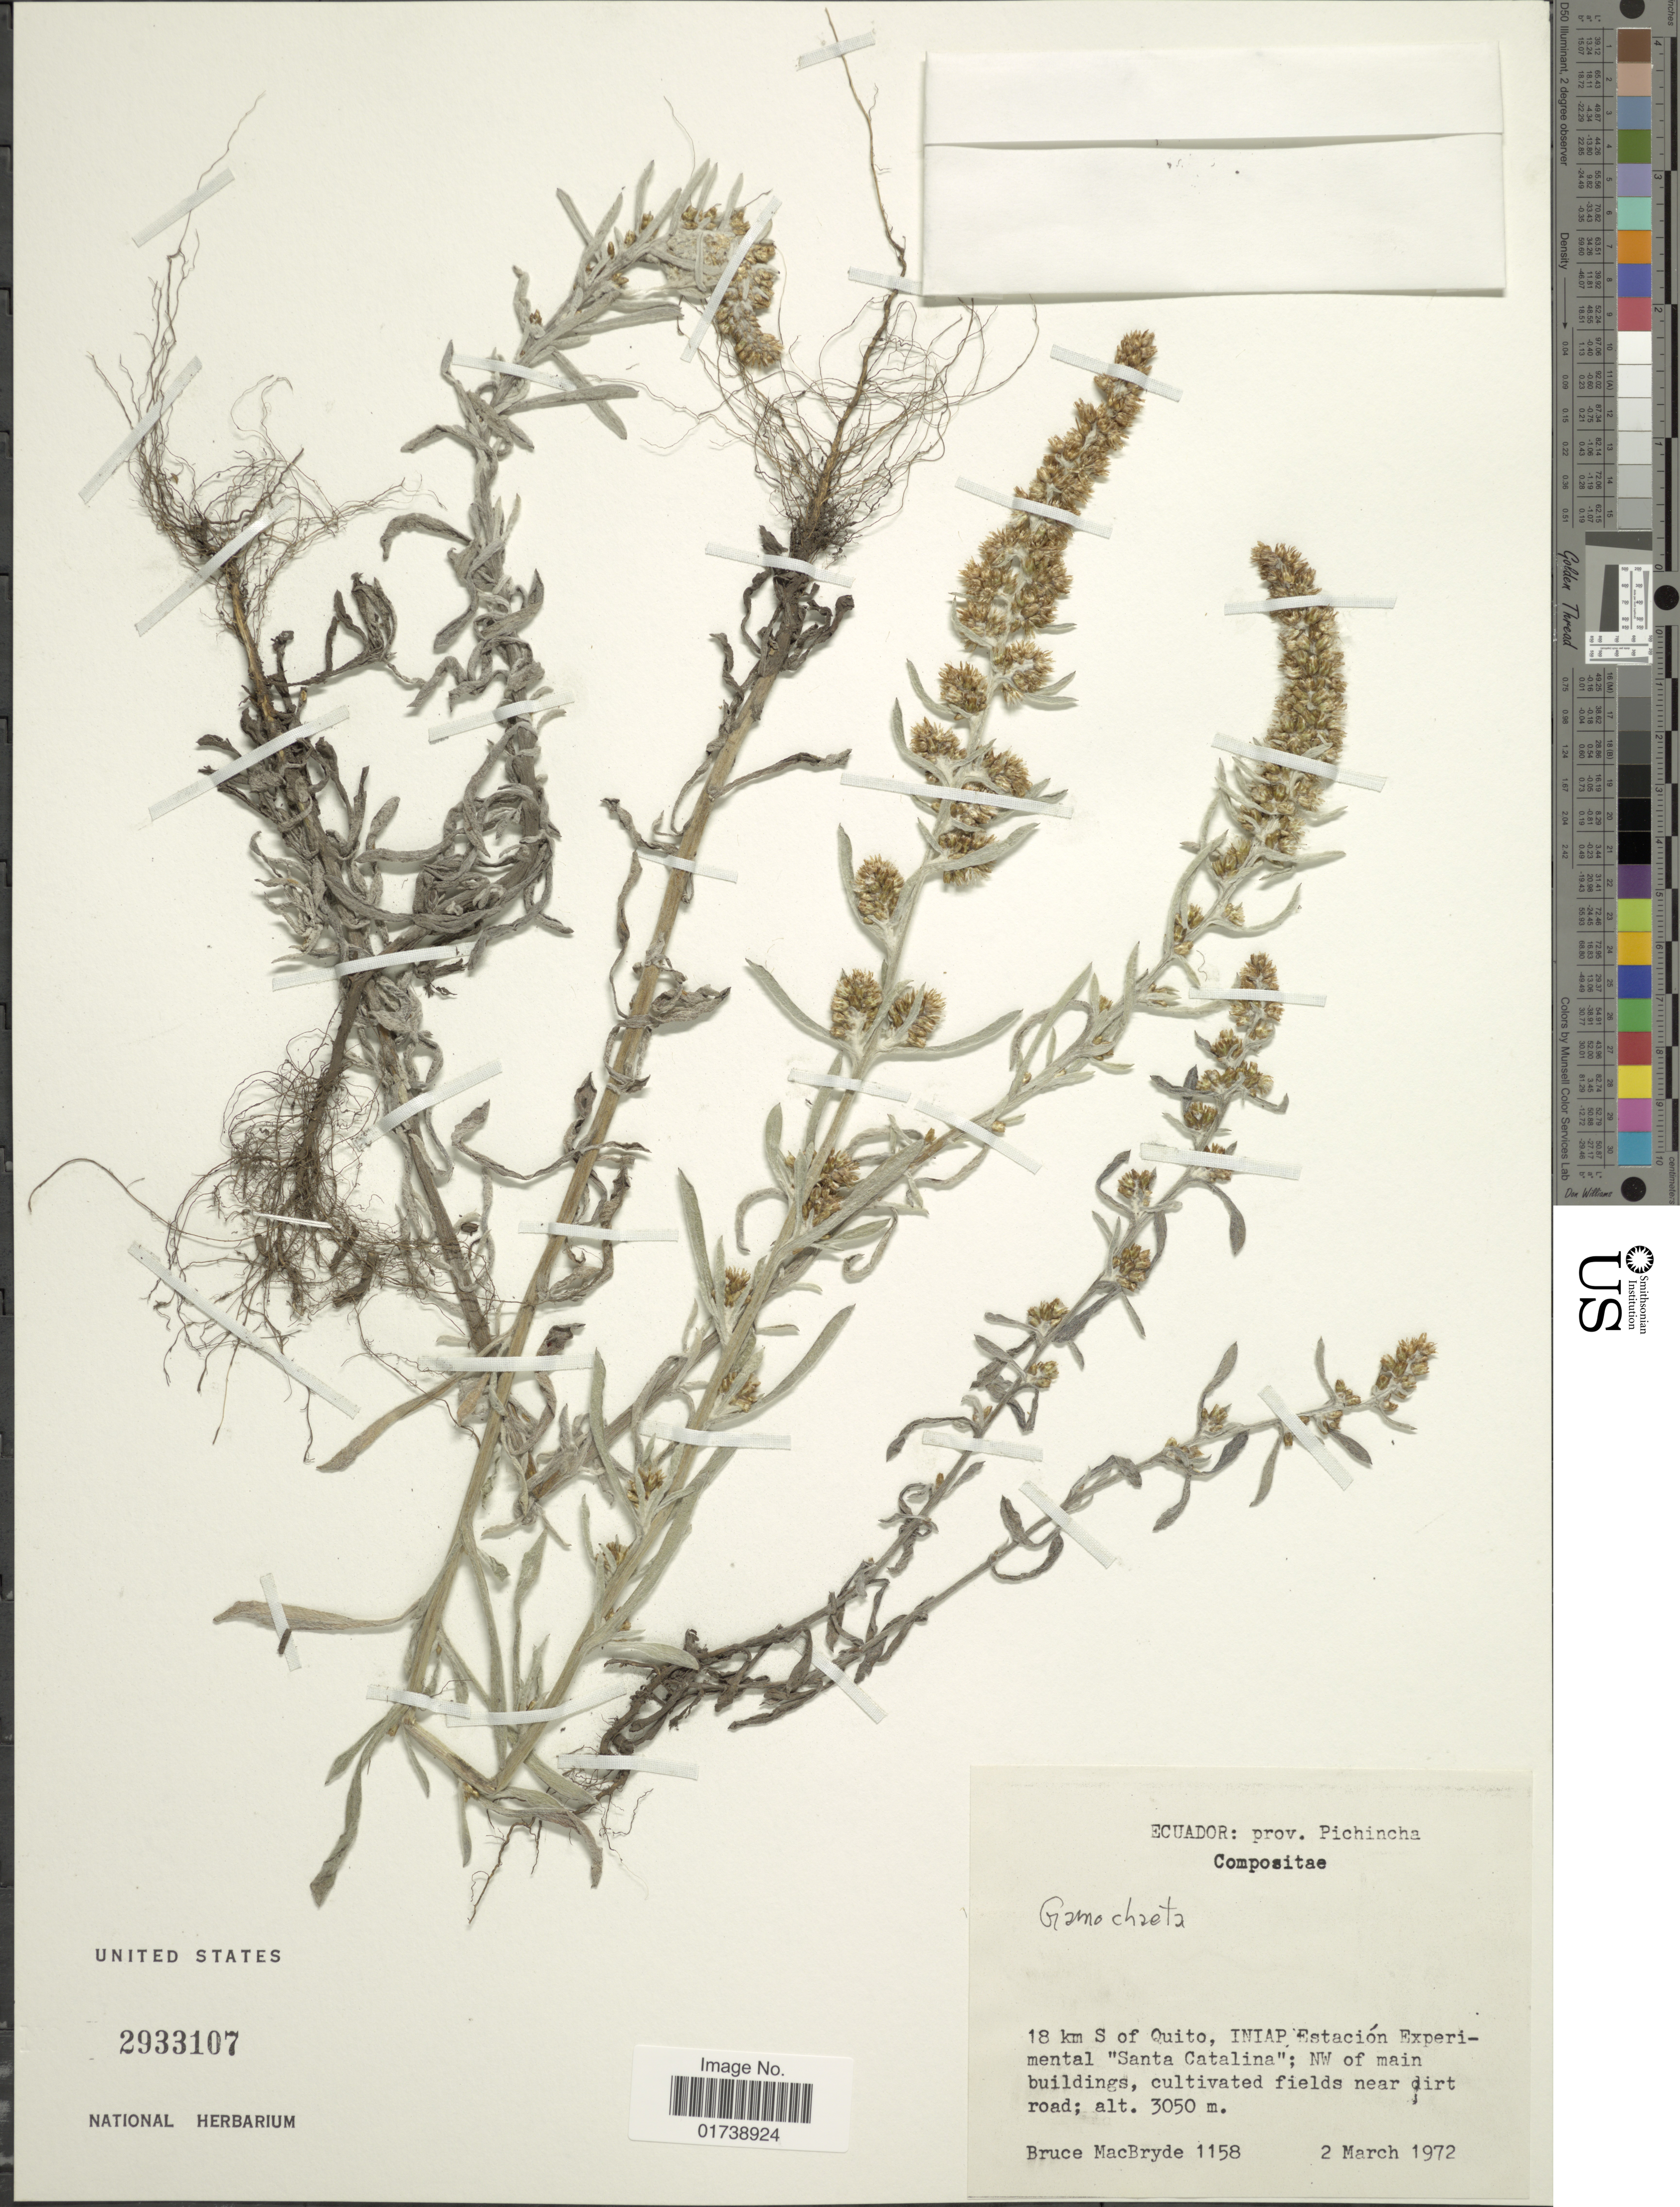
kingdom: Plantae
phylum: Tracheophyta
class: Magnoliopsida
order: Asterales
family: Asteraceae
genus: Gamochaeta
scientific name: Gamochaeta sp.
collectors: B. MacBryde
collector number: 1158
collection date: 1972-03-02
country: Ecuador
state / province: Pichincha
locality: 18 km S of Quito, INIAP Estacion Experimental "Santa Catalina"; NW of main buildings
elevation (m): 3050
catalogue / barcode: US 2933107